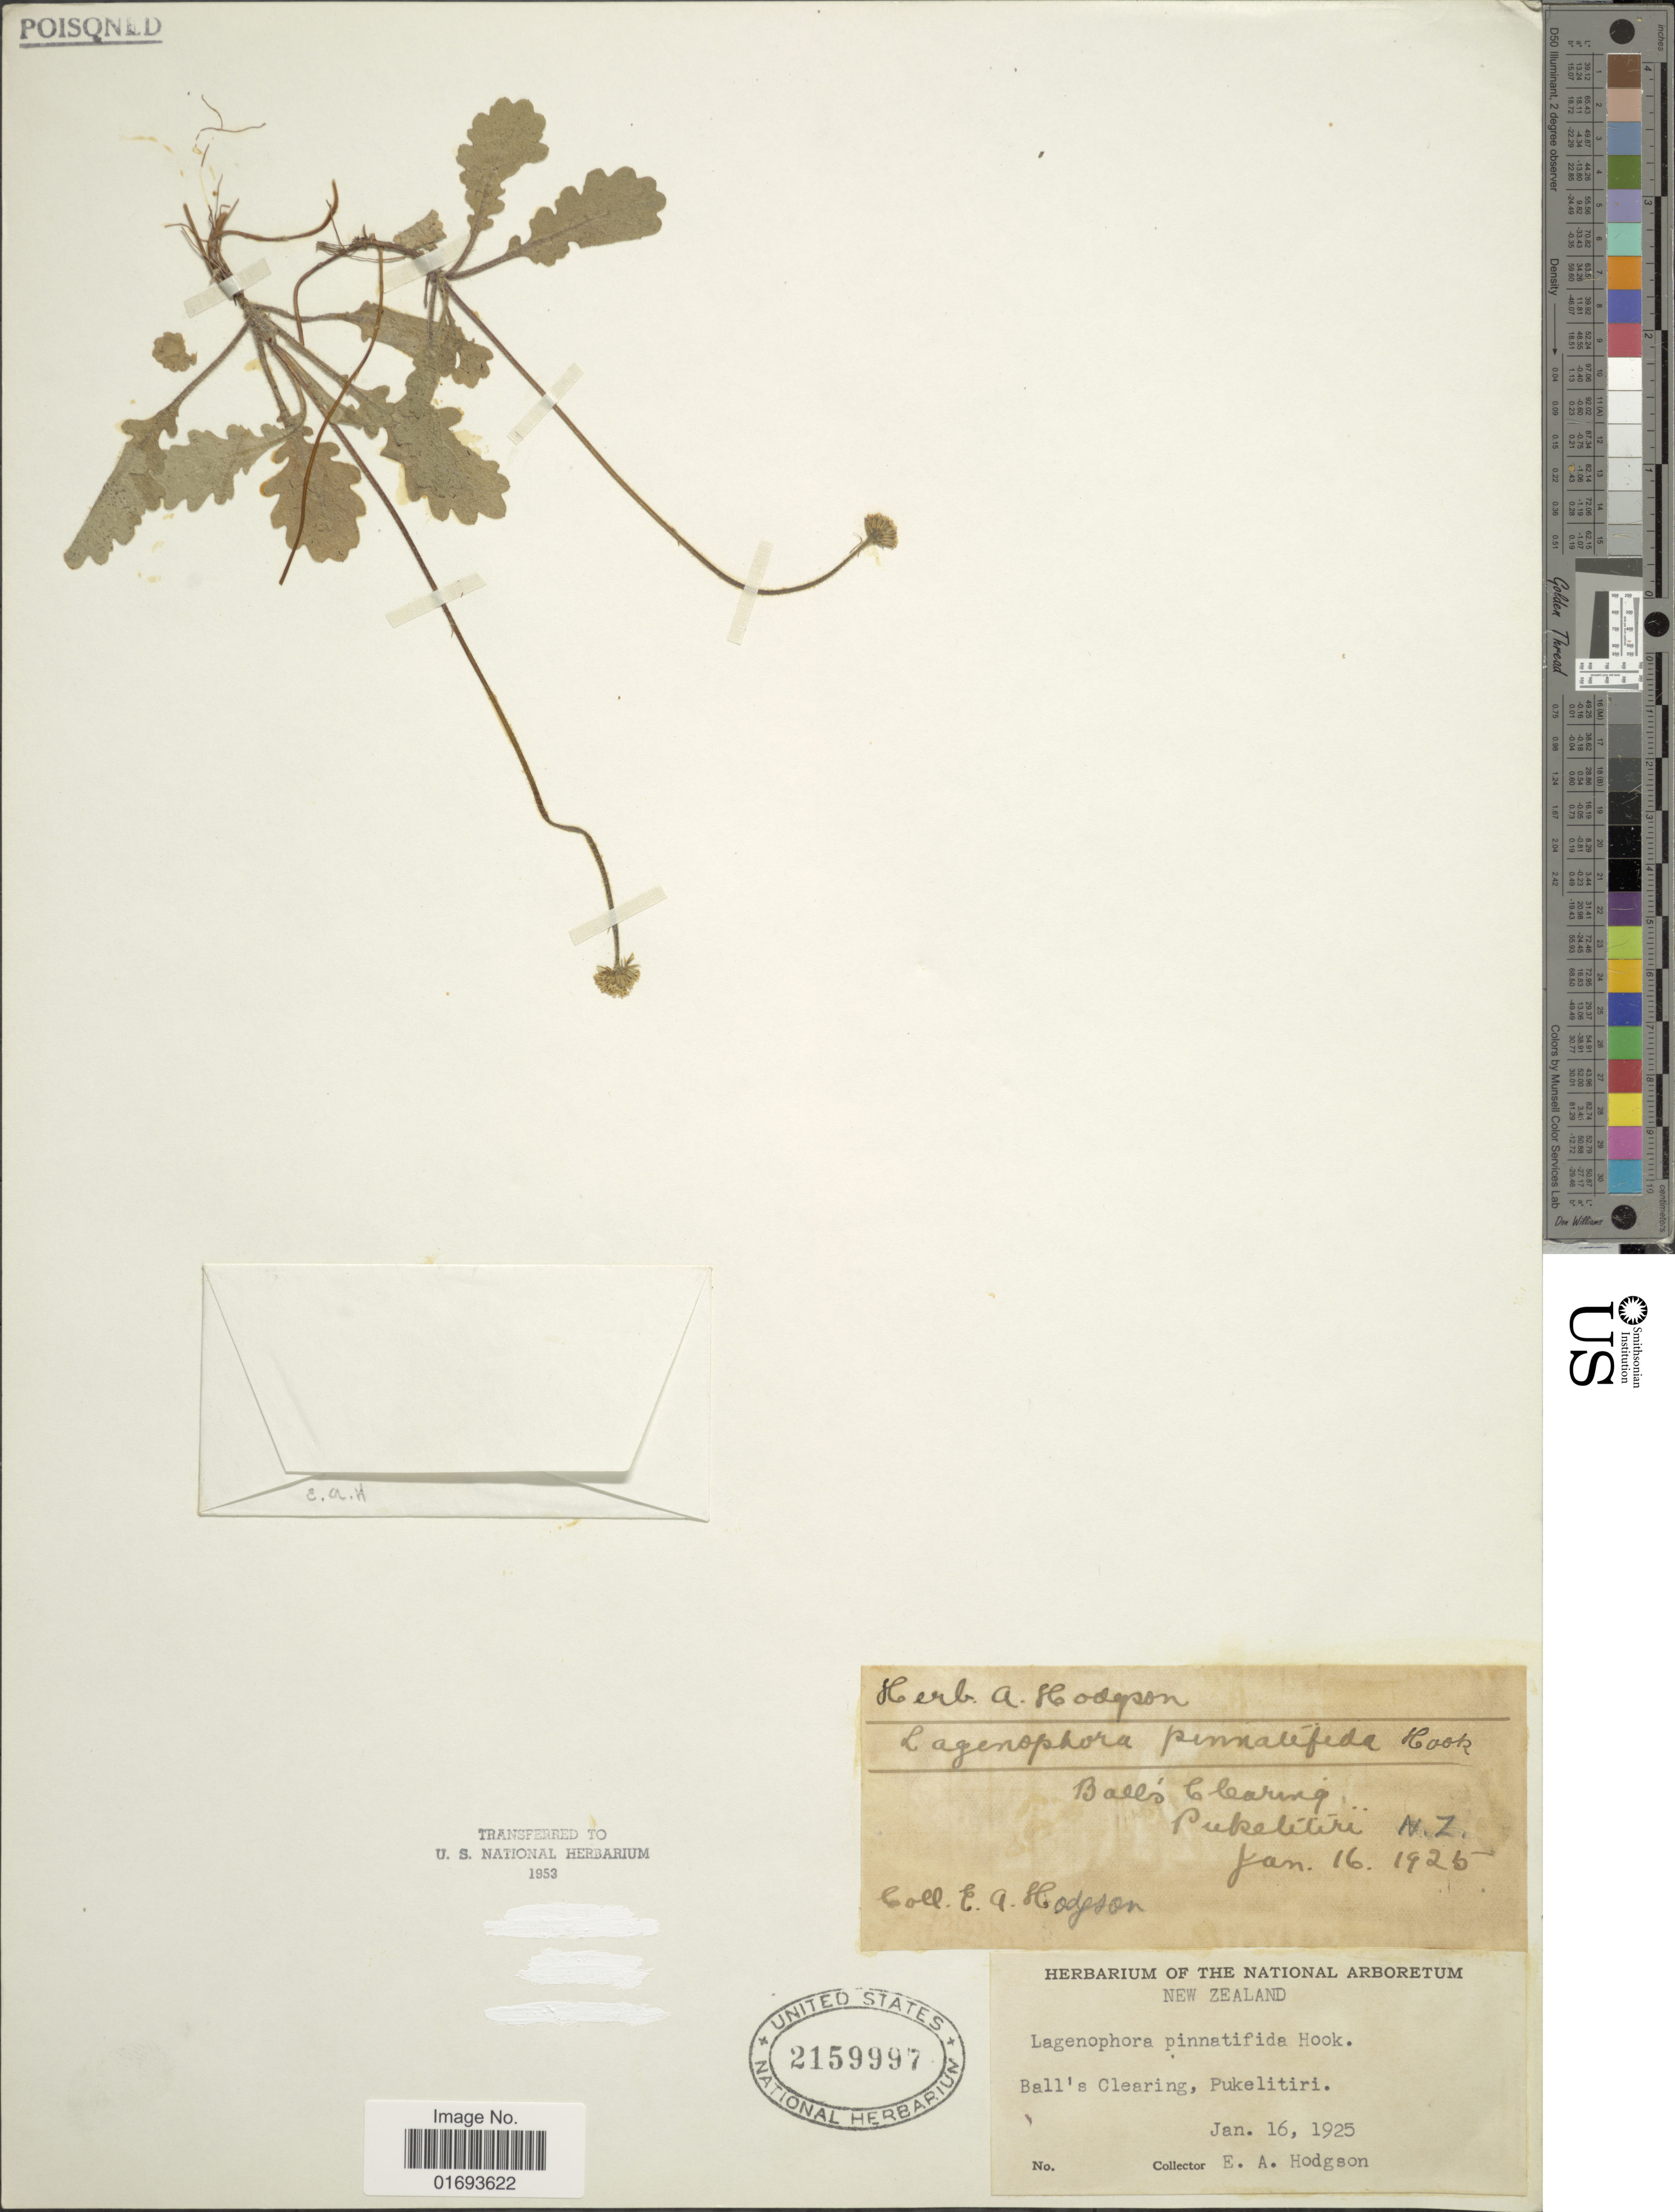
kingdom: Plantae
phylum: Tracheophyta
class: Magnoliopsida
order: Asterales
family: Asteraceae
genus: Lagenophora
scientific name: Lagenophora pinnatifida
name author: Hook. f.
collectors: E. Hodgson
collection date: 1925-01-16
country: New Zealand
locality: Ball's Clearing, Pukelitiri. New Zealand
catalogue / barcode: US 2159997